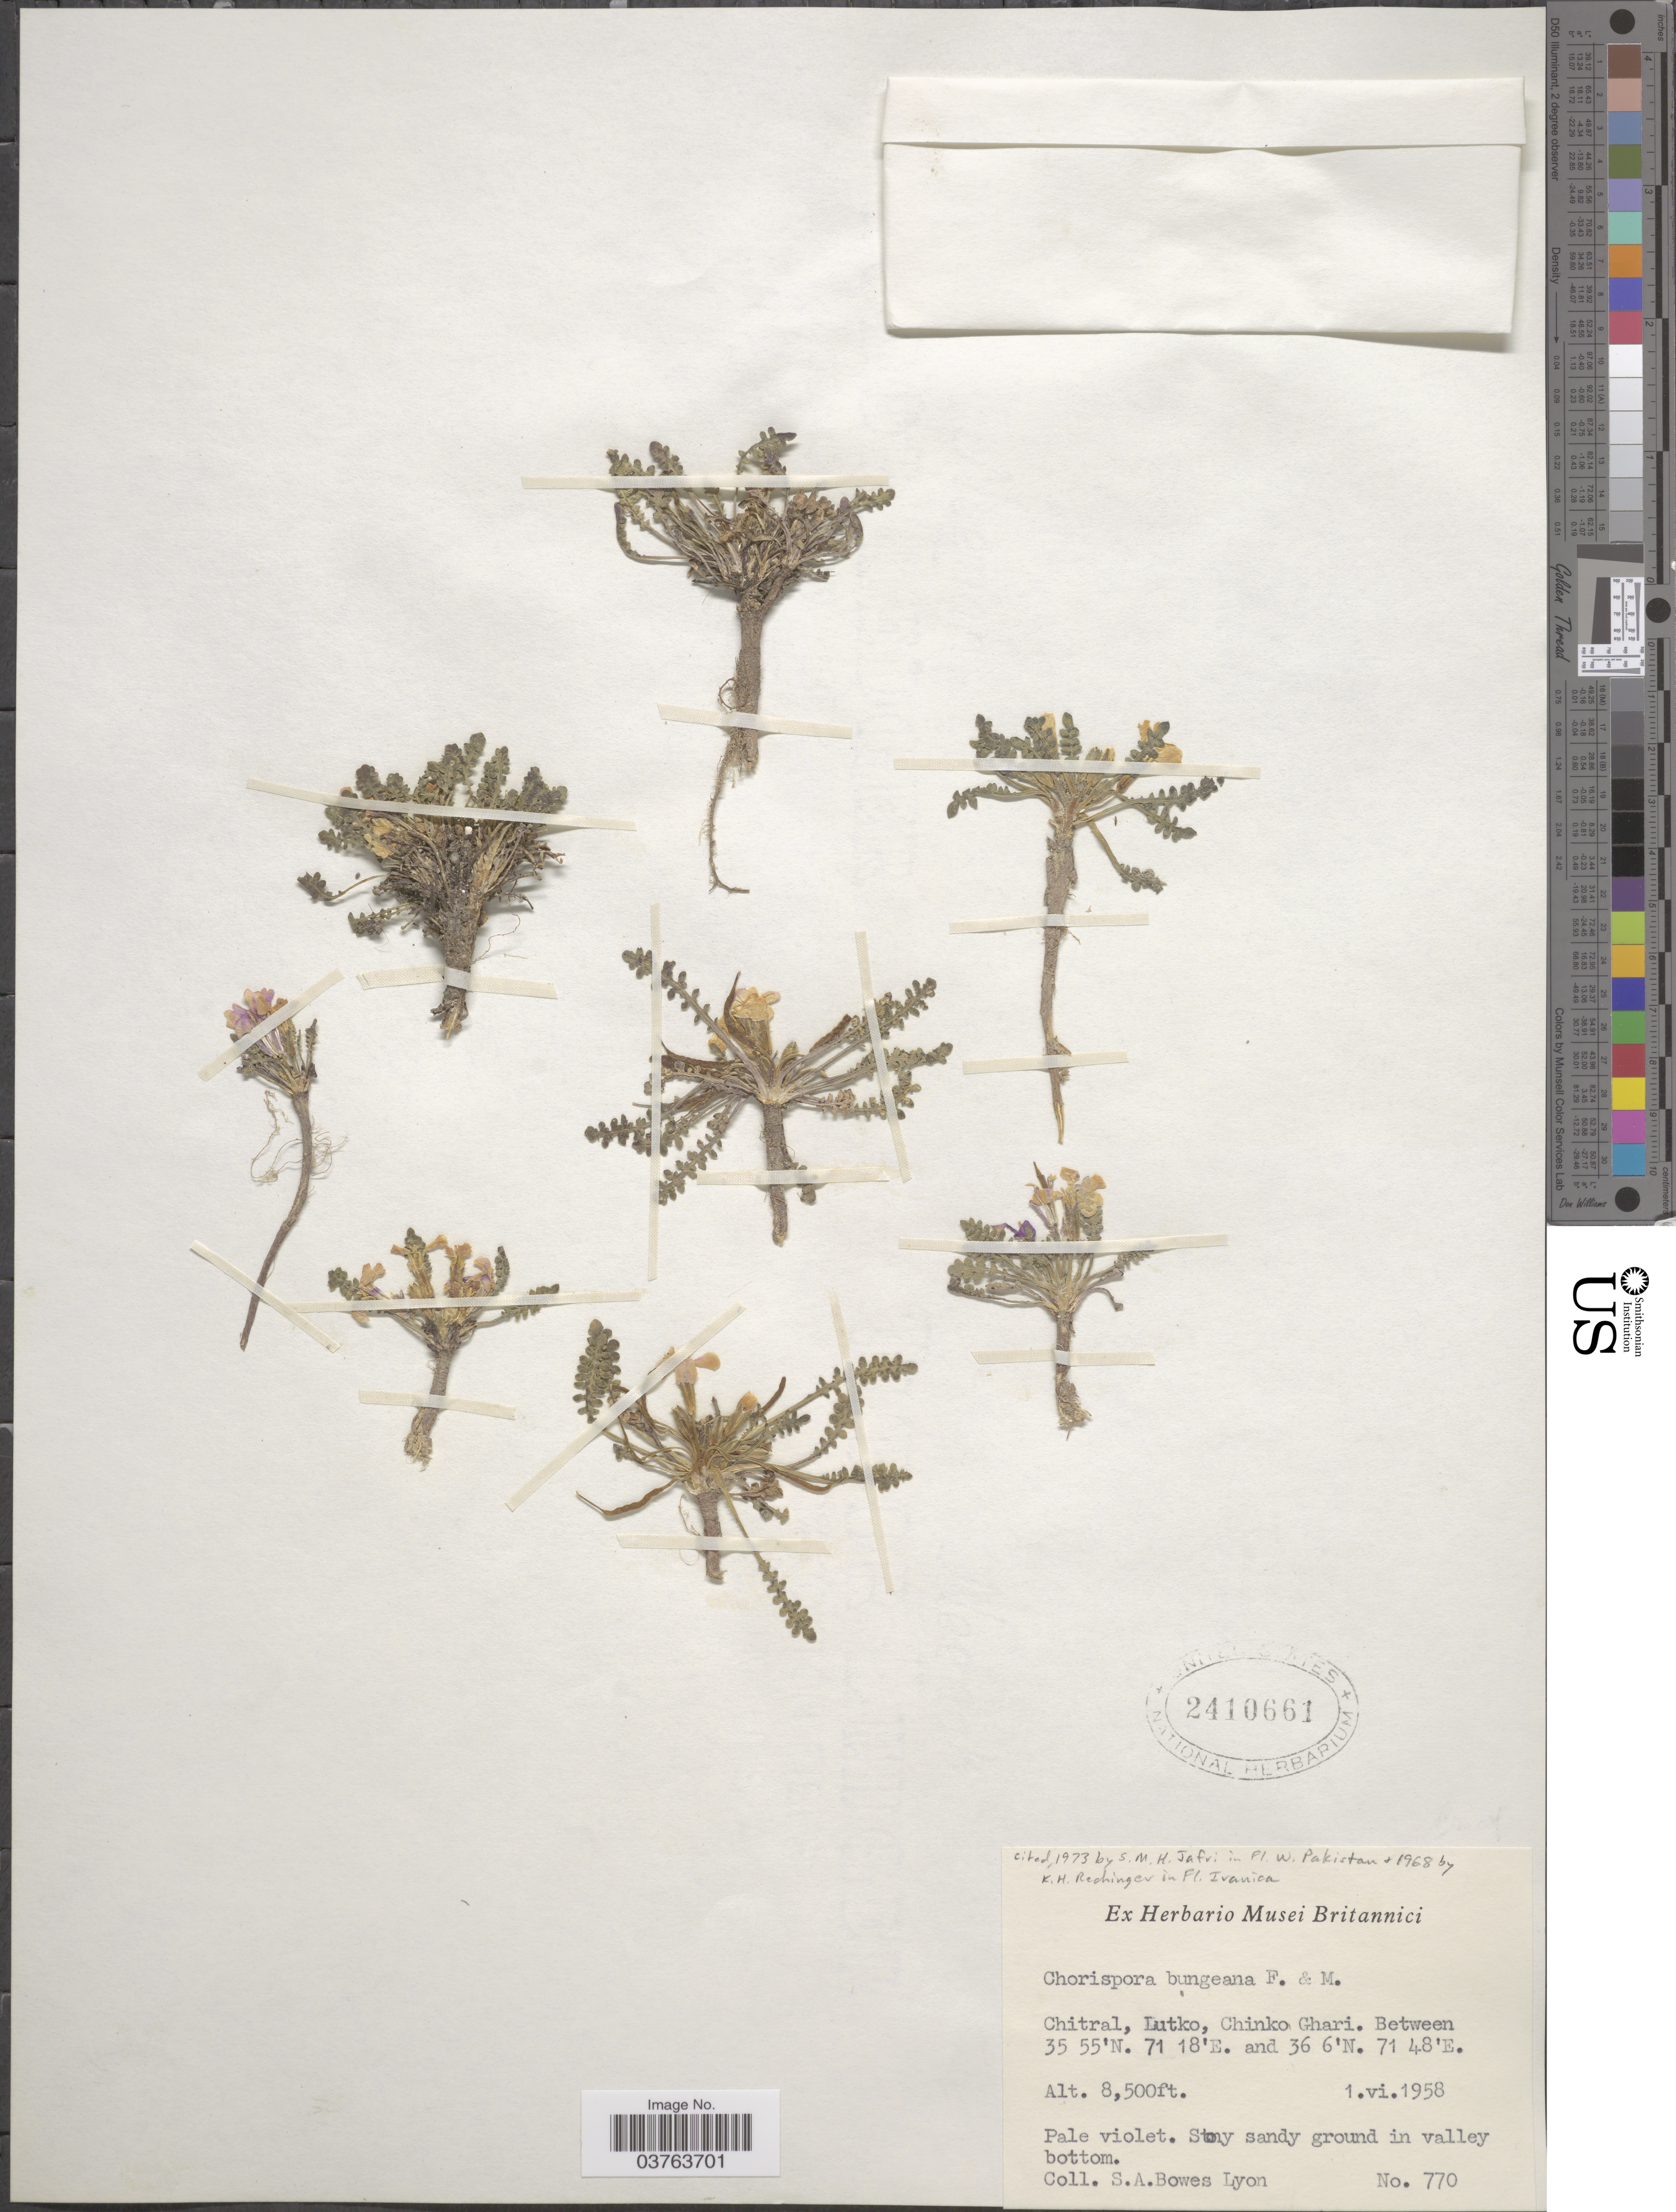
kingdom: Plantae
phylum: Tracheophyta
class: Magnoliopsida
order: Brassicales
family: Brassicaceae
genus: Chorispora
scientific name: Chorispora bungeana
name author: Fisch. & C.A. Mey.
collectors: S. Bowes Lyon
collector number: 770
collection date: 1958-06-01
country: Pakistan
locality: Chitral, Lutko, Chinko Ghari.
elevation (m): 2591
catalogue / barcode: US 2410661